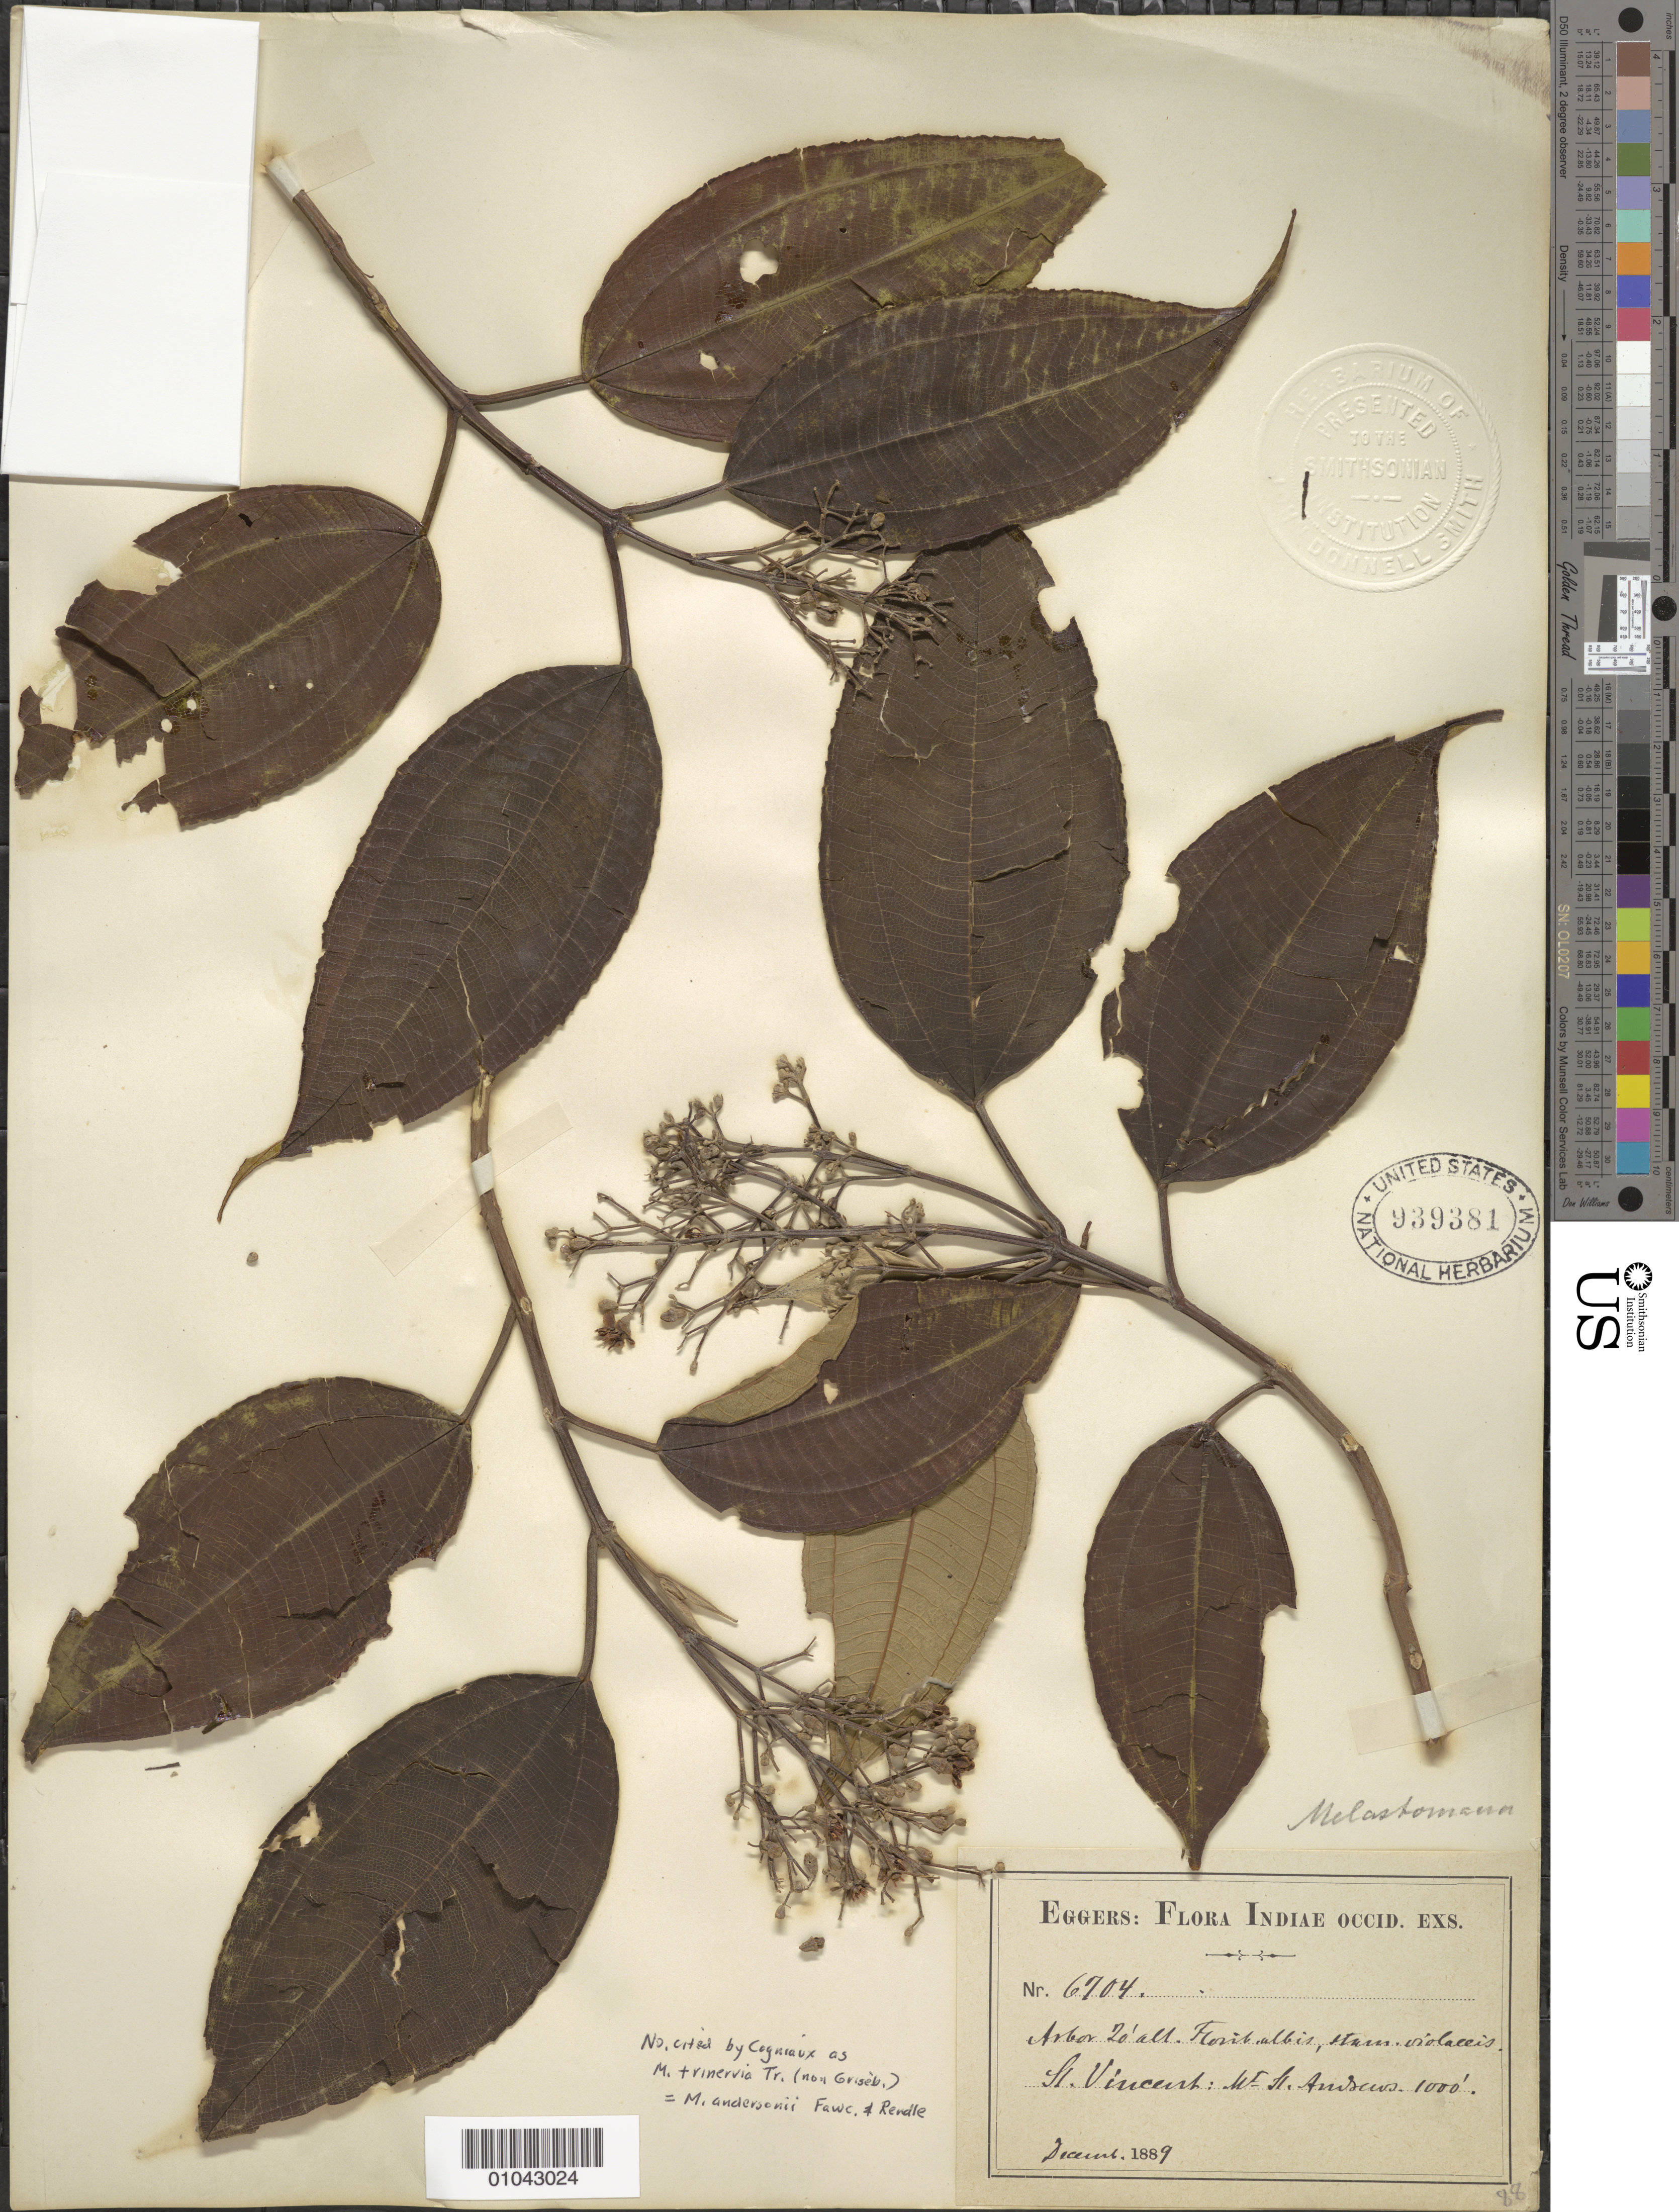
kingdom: Plantae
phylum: Tracheophyta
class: Magnoliopsida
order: Myrtales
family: Melastomataceae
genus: Miconia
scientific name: Miconia andersonii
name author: Fawc. & Rendle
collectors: H. F. A. von Eggers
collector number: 6704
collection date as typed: Dec 1889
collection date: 1889-12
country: St. Vincent - Grenadines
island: St. Vincent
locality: Mt. St. Andrew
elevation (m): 305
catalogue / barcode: US 939381